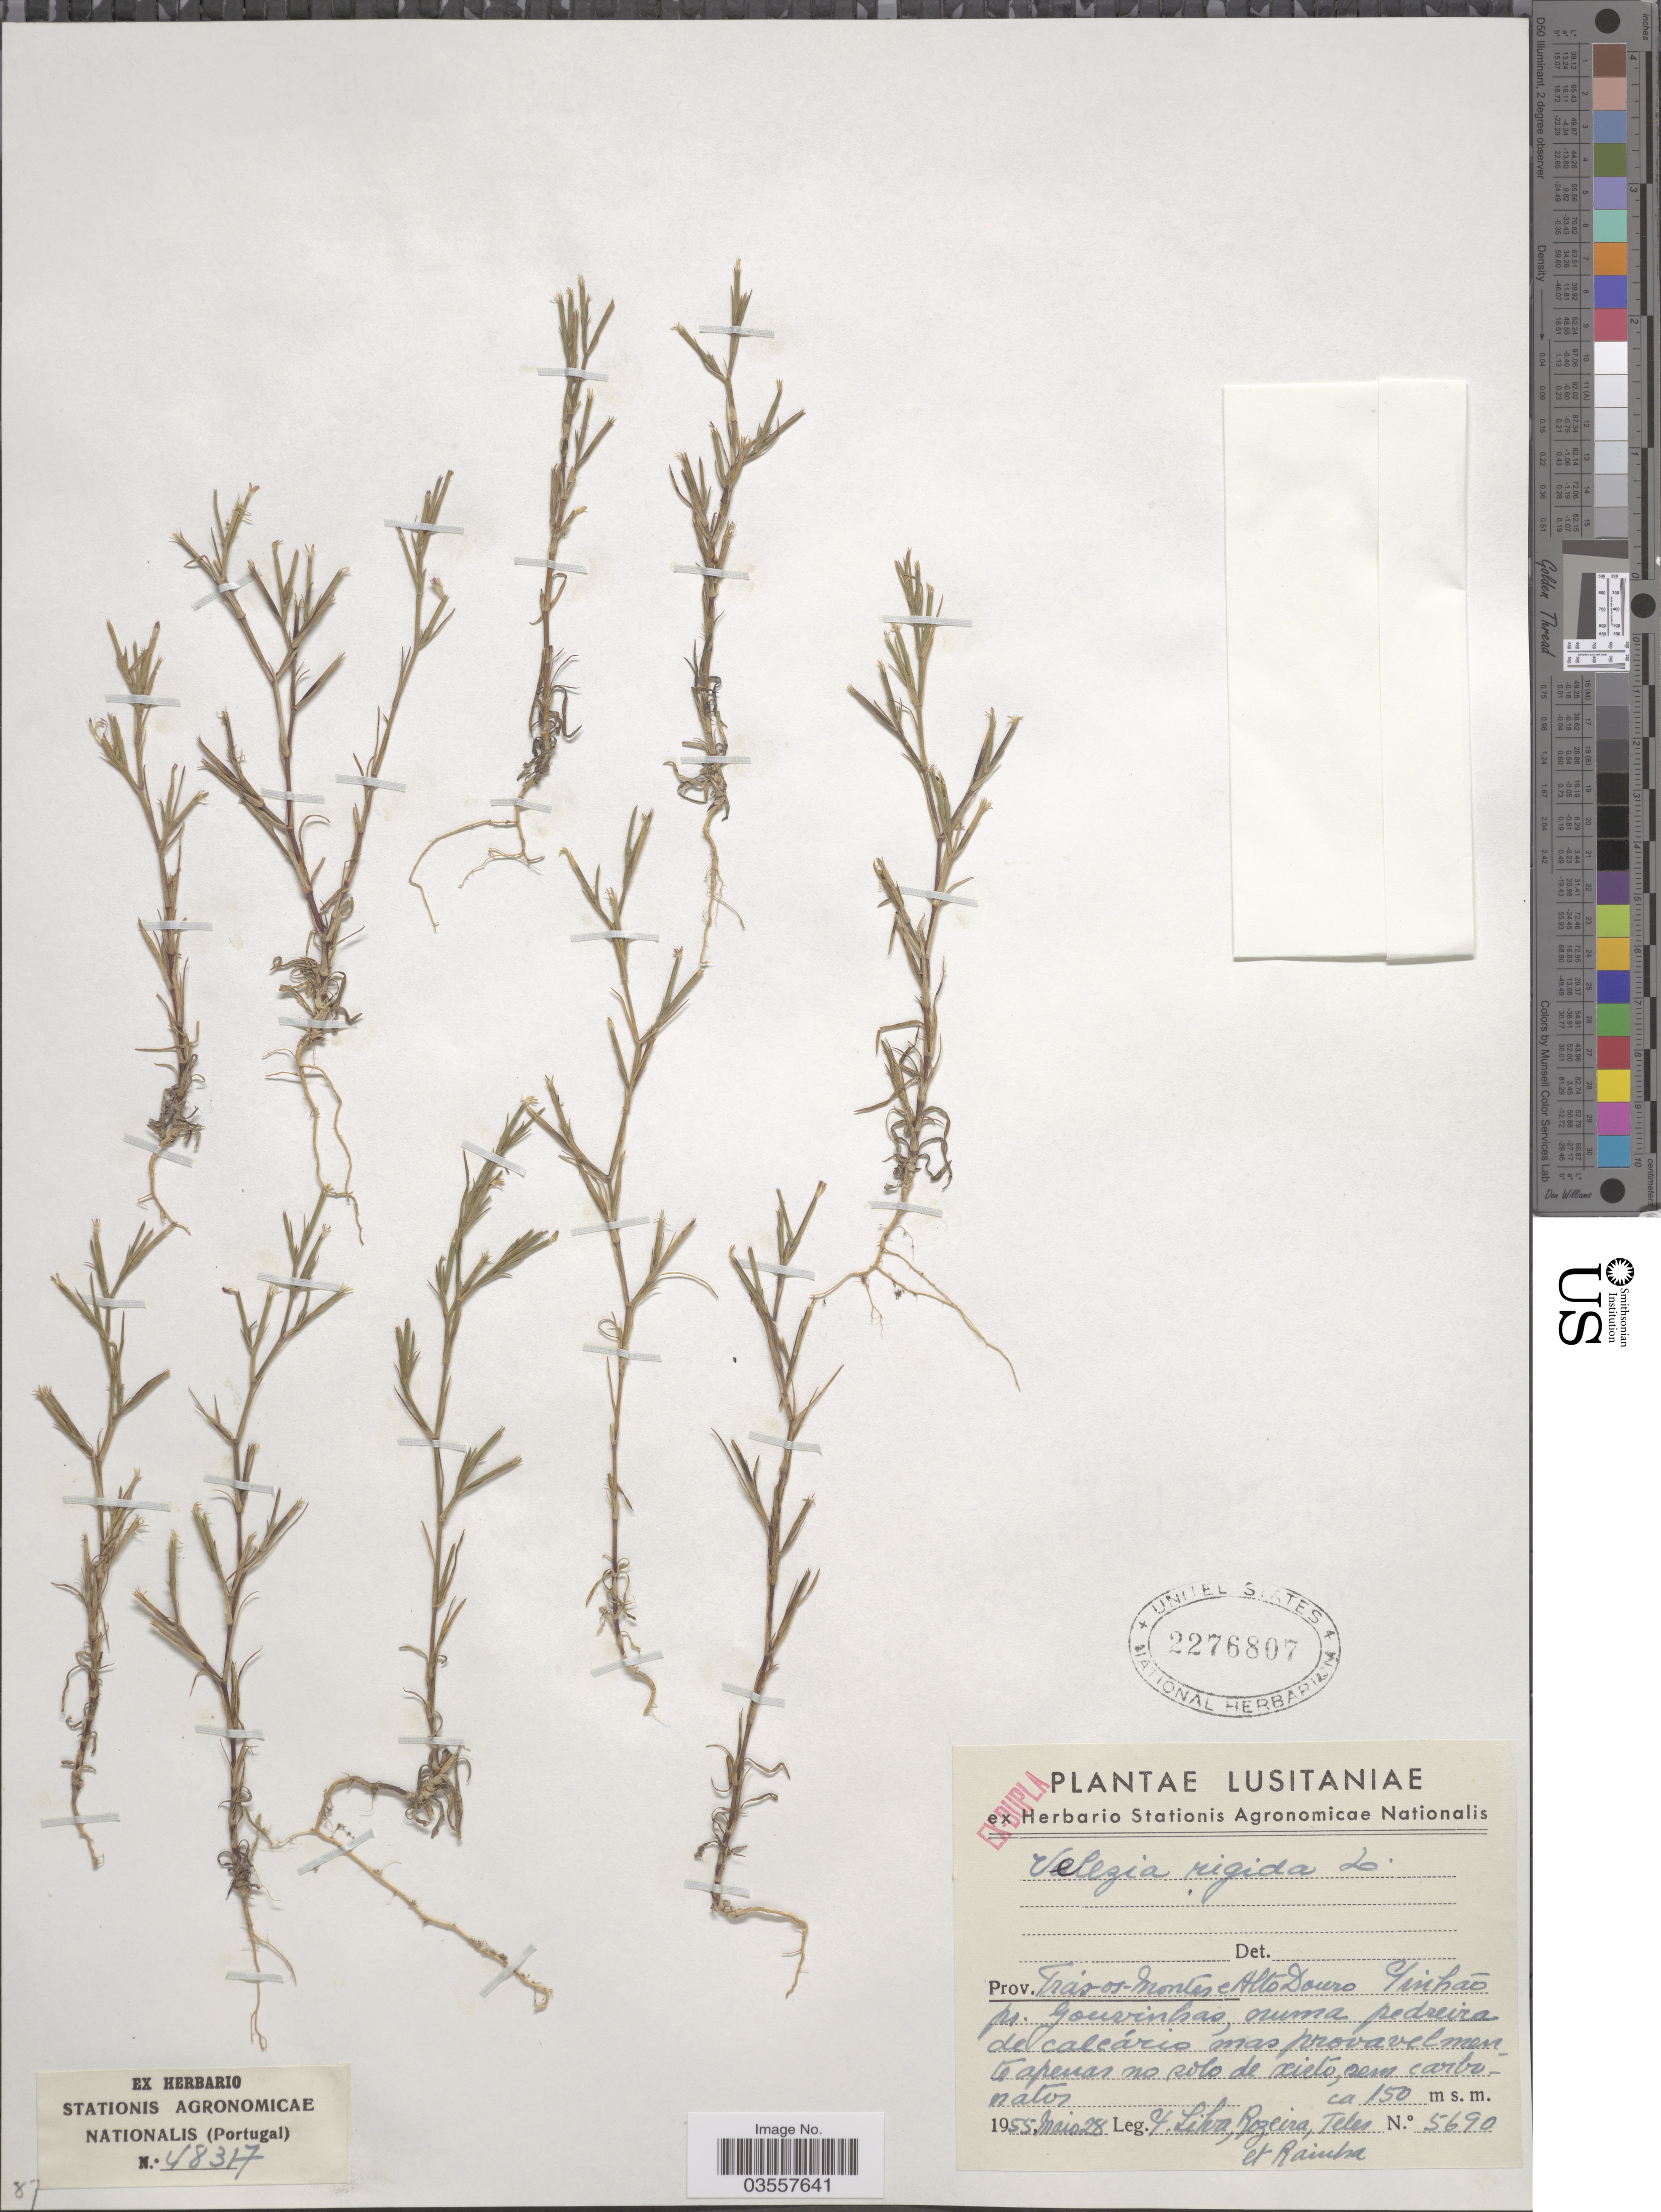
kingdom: Plantae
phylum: Tracheophyta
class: Magnoliopsida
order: Caryophyllales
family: Caryophyllaceae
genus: Dianthus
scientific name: Dianthus nudiflorus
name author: Griff.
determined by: Strong, Mark T., (BOT), Smithsonian Institution - National Museum of Natural History (UNITED STATES)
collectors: G. Silva, Rozeira, Teles & Rainha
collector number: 5690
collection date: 1955-05-28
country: Portugal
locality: Lusitaniæ. Prov. Trásos-montes e Alto Douro Pinháo pr. Gourvinho.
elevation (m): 150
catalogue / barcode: US 2276807